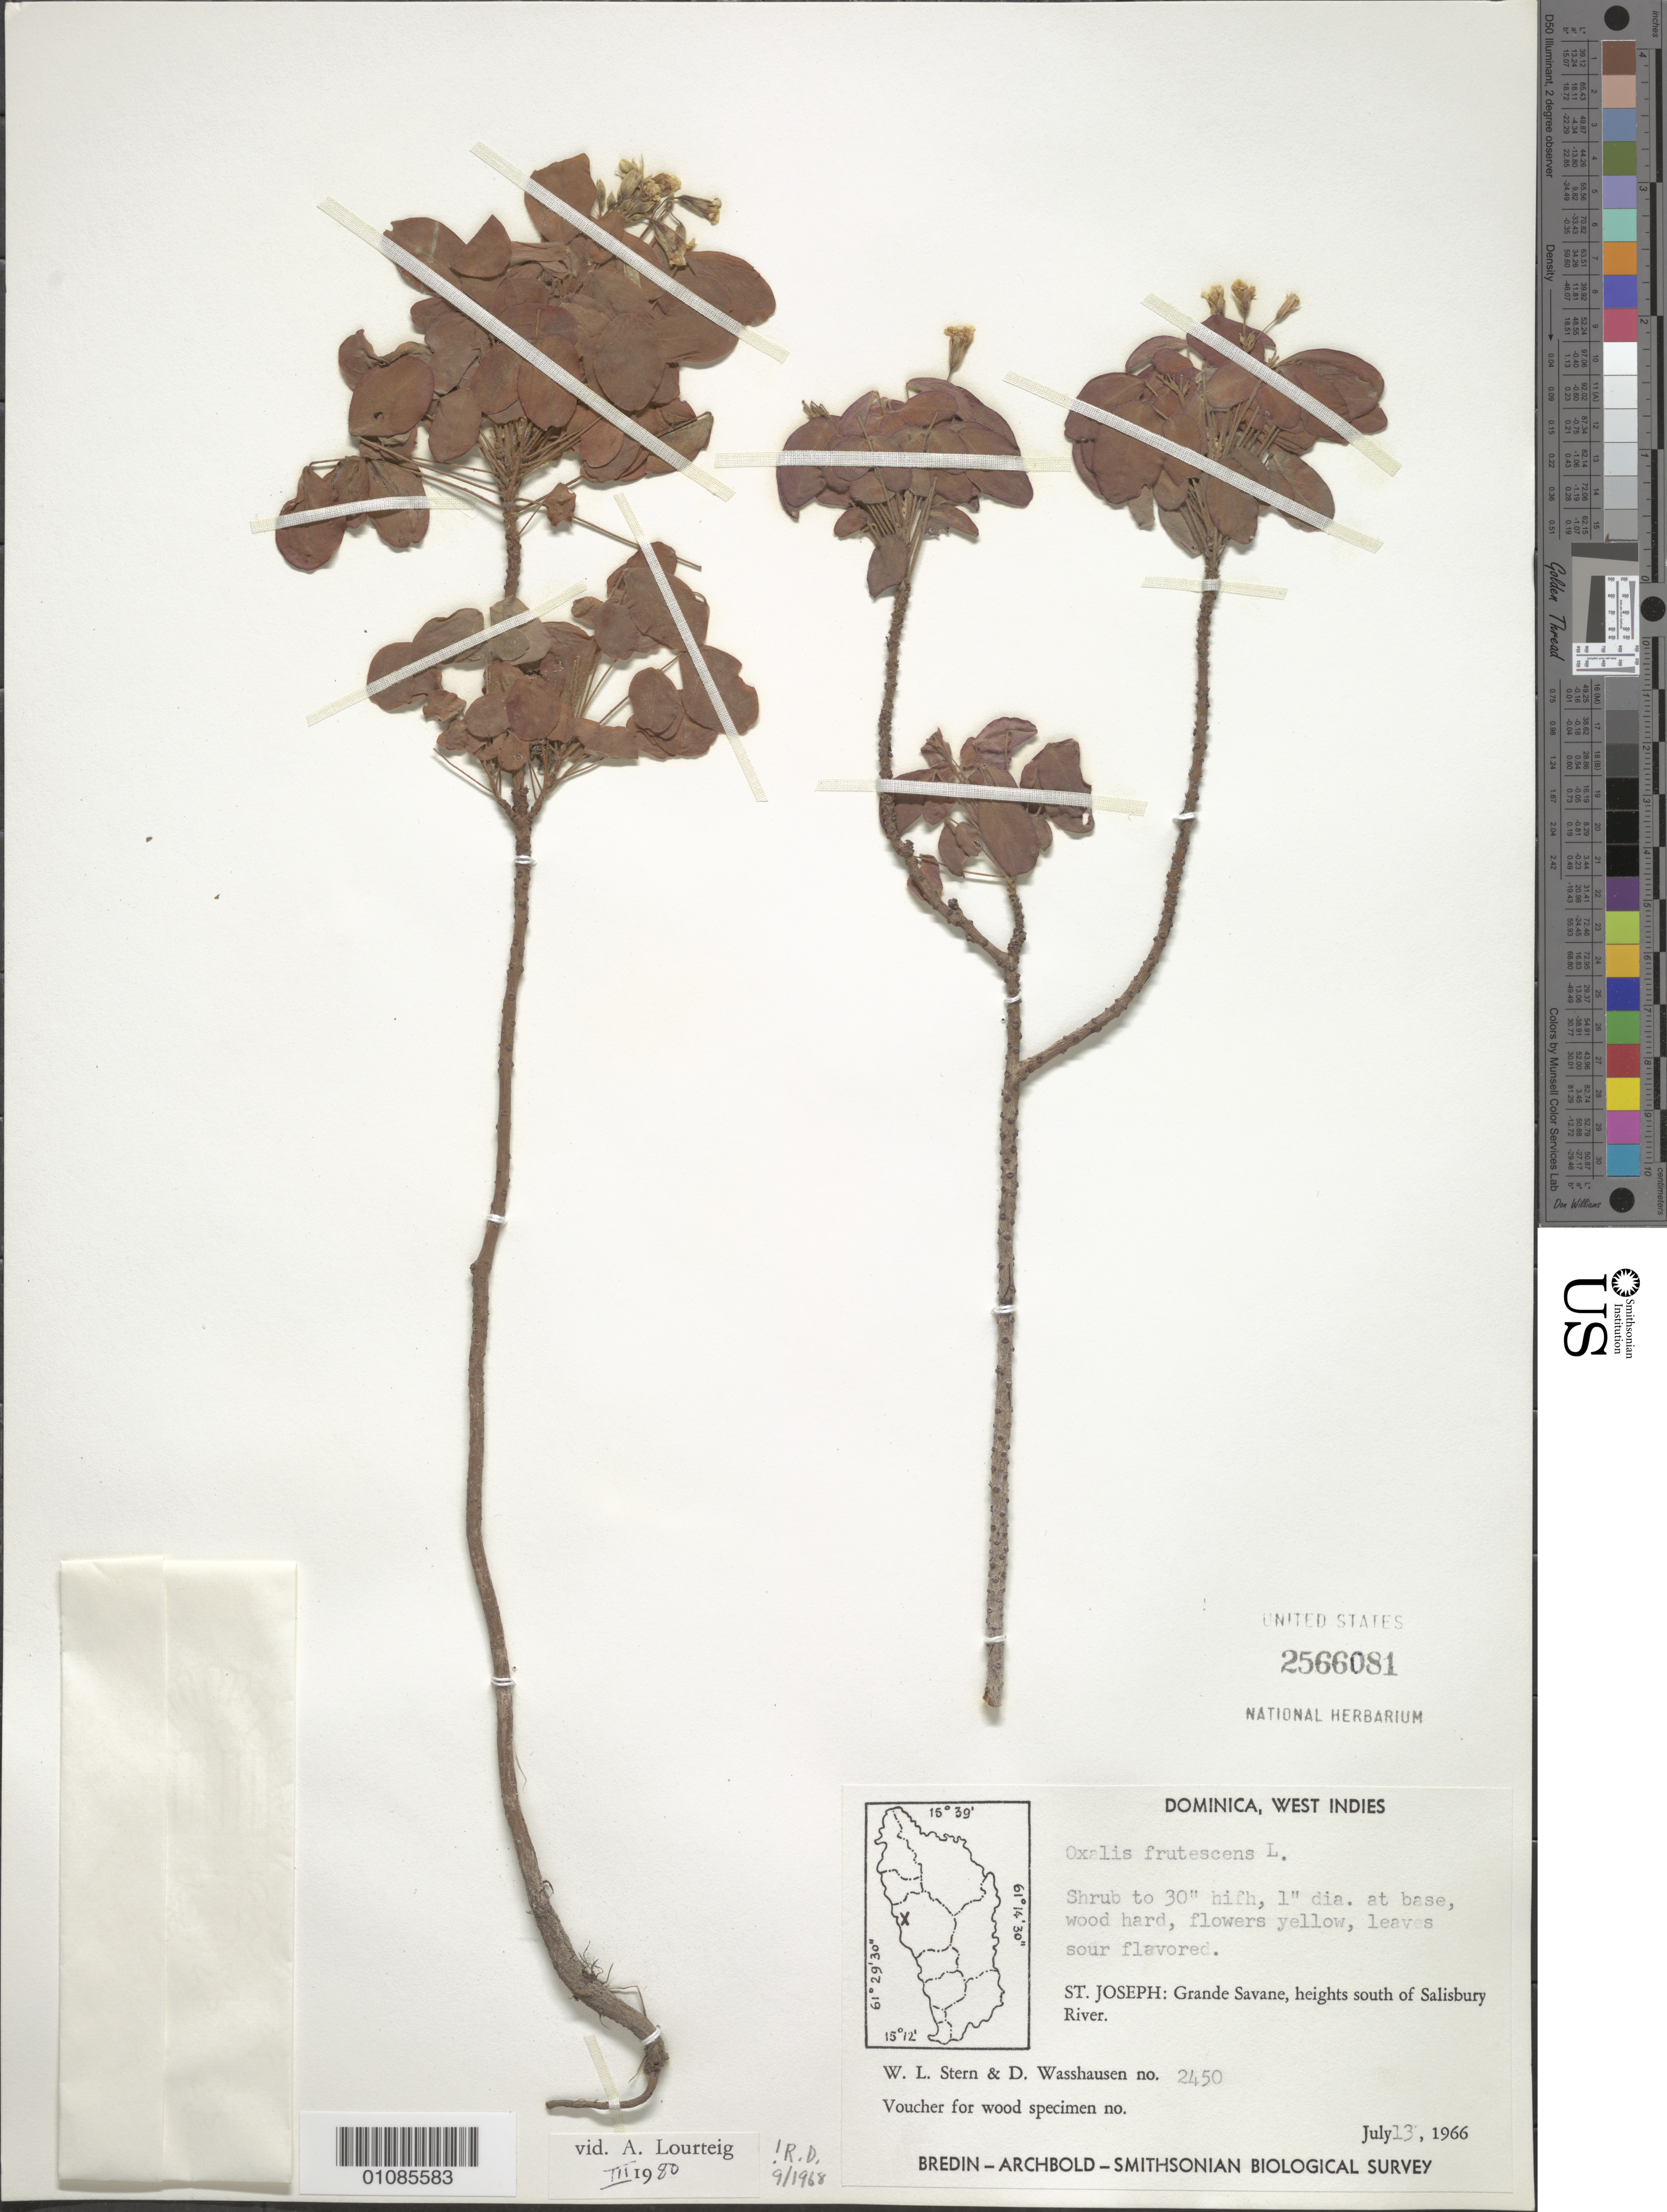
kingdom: Plantae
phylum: Tracheophyta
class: Magnoliopsida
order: Oxalidales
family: Oxalidaceae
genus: Oxalis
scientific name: Oxalis frutescens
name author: L.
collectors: W. L. Stern & D. C. Wasshausen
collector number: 2450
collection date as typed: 13 Jul 1966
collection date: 1966-07-13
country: Dominica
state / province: St. Joseph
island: Dominica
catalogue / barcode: US 2566081